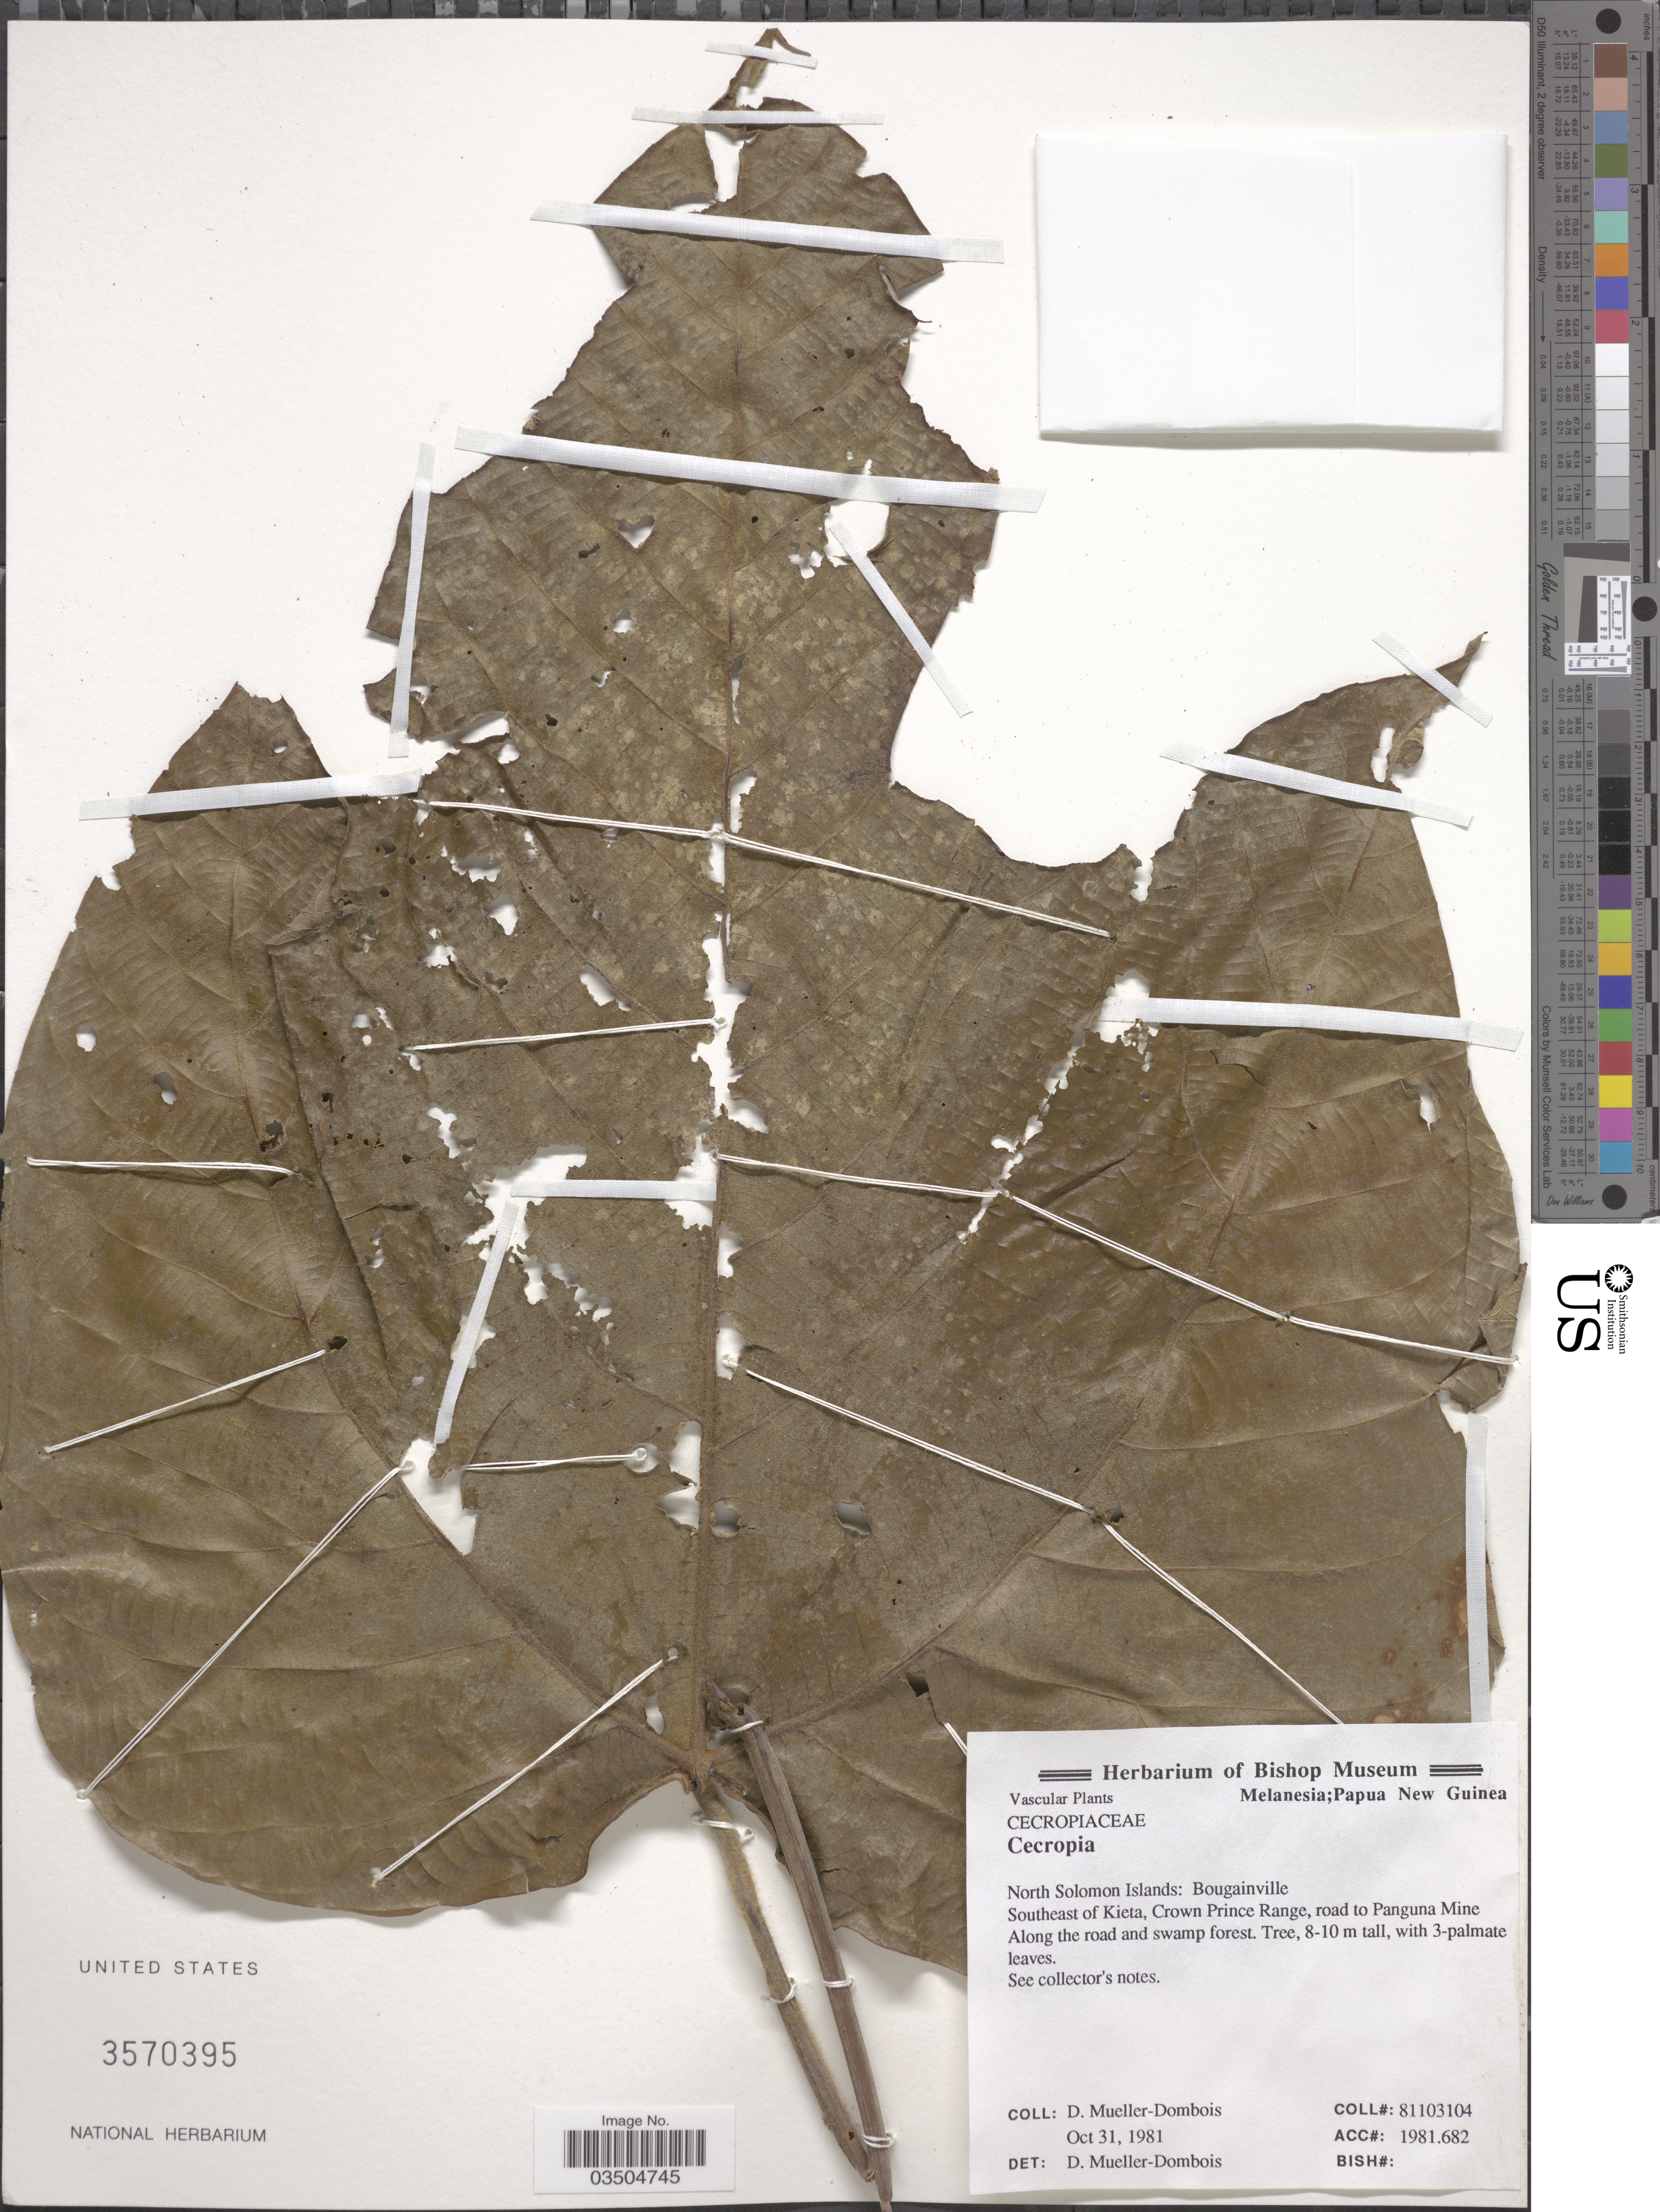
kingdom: Plantae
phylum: Tracheophyta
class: Magnoliopsida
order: Rosales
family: Urticaceae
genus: Cecropia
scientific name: Cecropia sp.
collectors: D. Meuller-Dombois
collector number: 81103104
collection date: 1981-10-31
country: Papua New Guinea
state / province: Bougainville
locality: North Solomon Islands: Bougainville. Southeast of Kieta, Crown Prince Range, road to Panguna Mine. Along the road and swamp forest.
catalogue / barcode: US 3570395